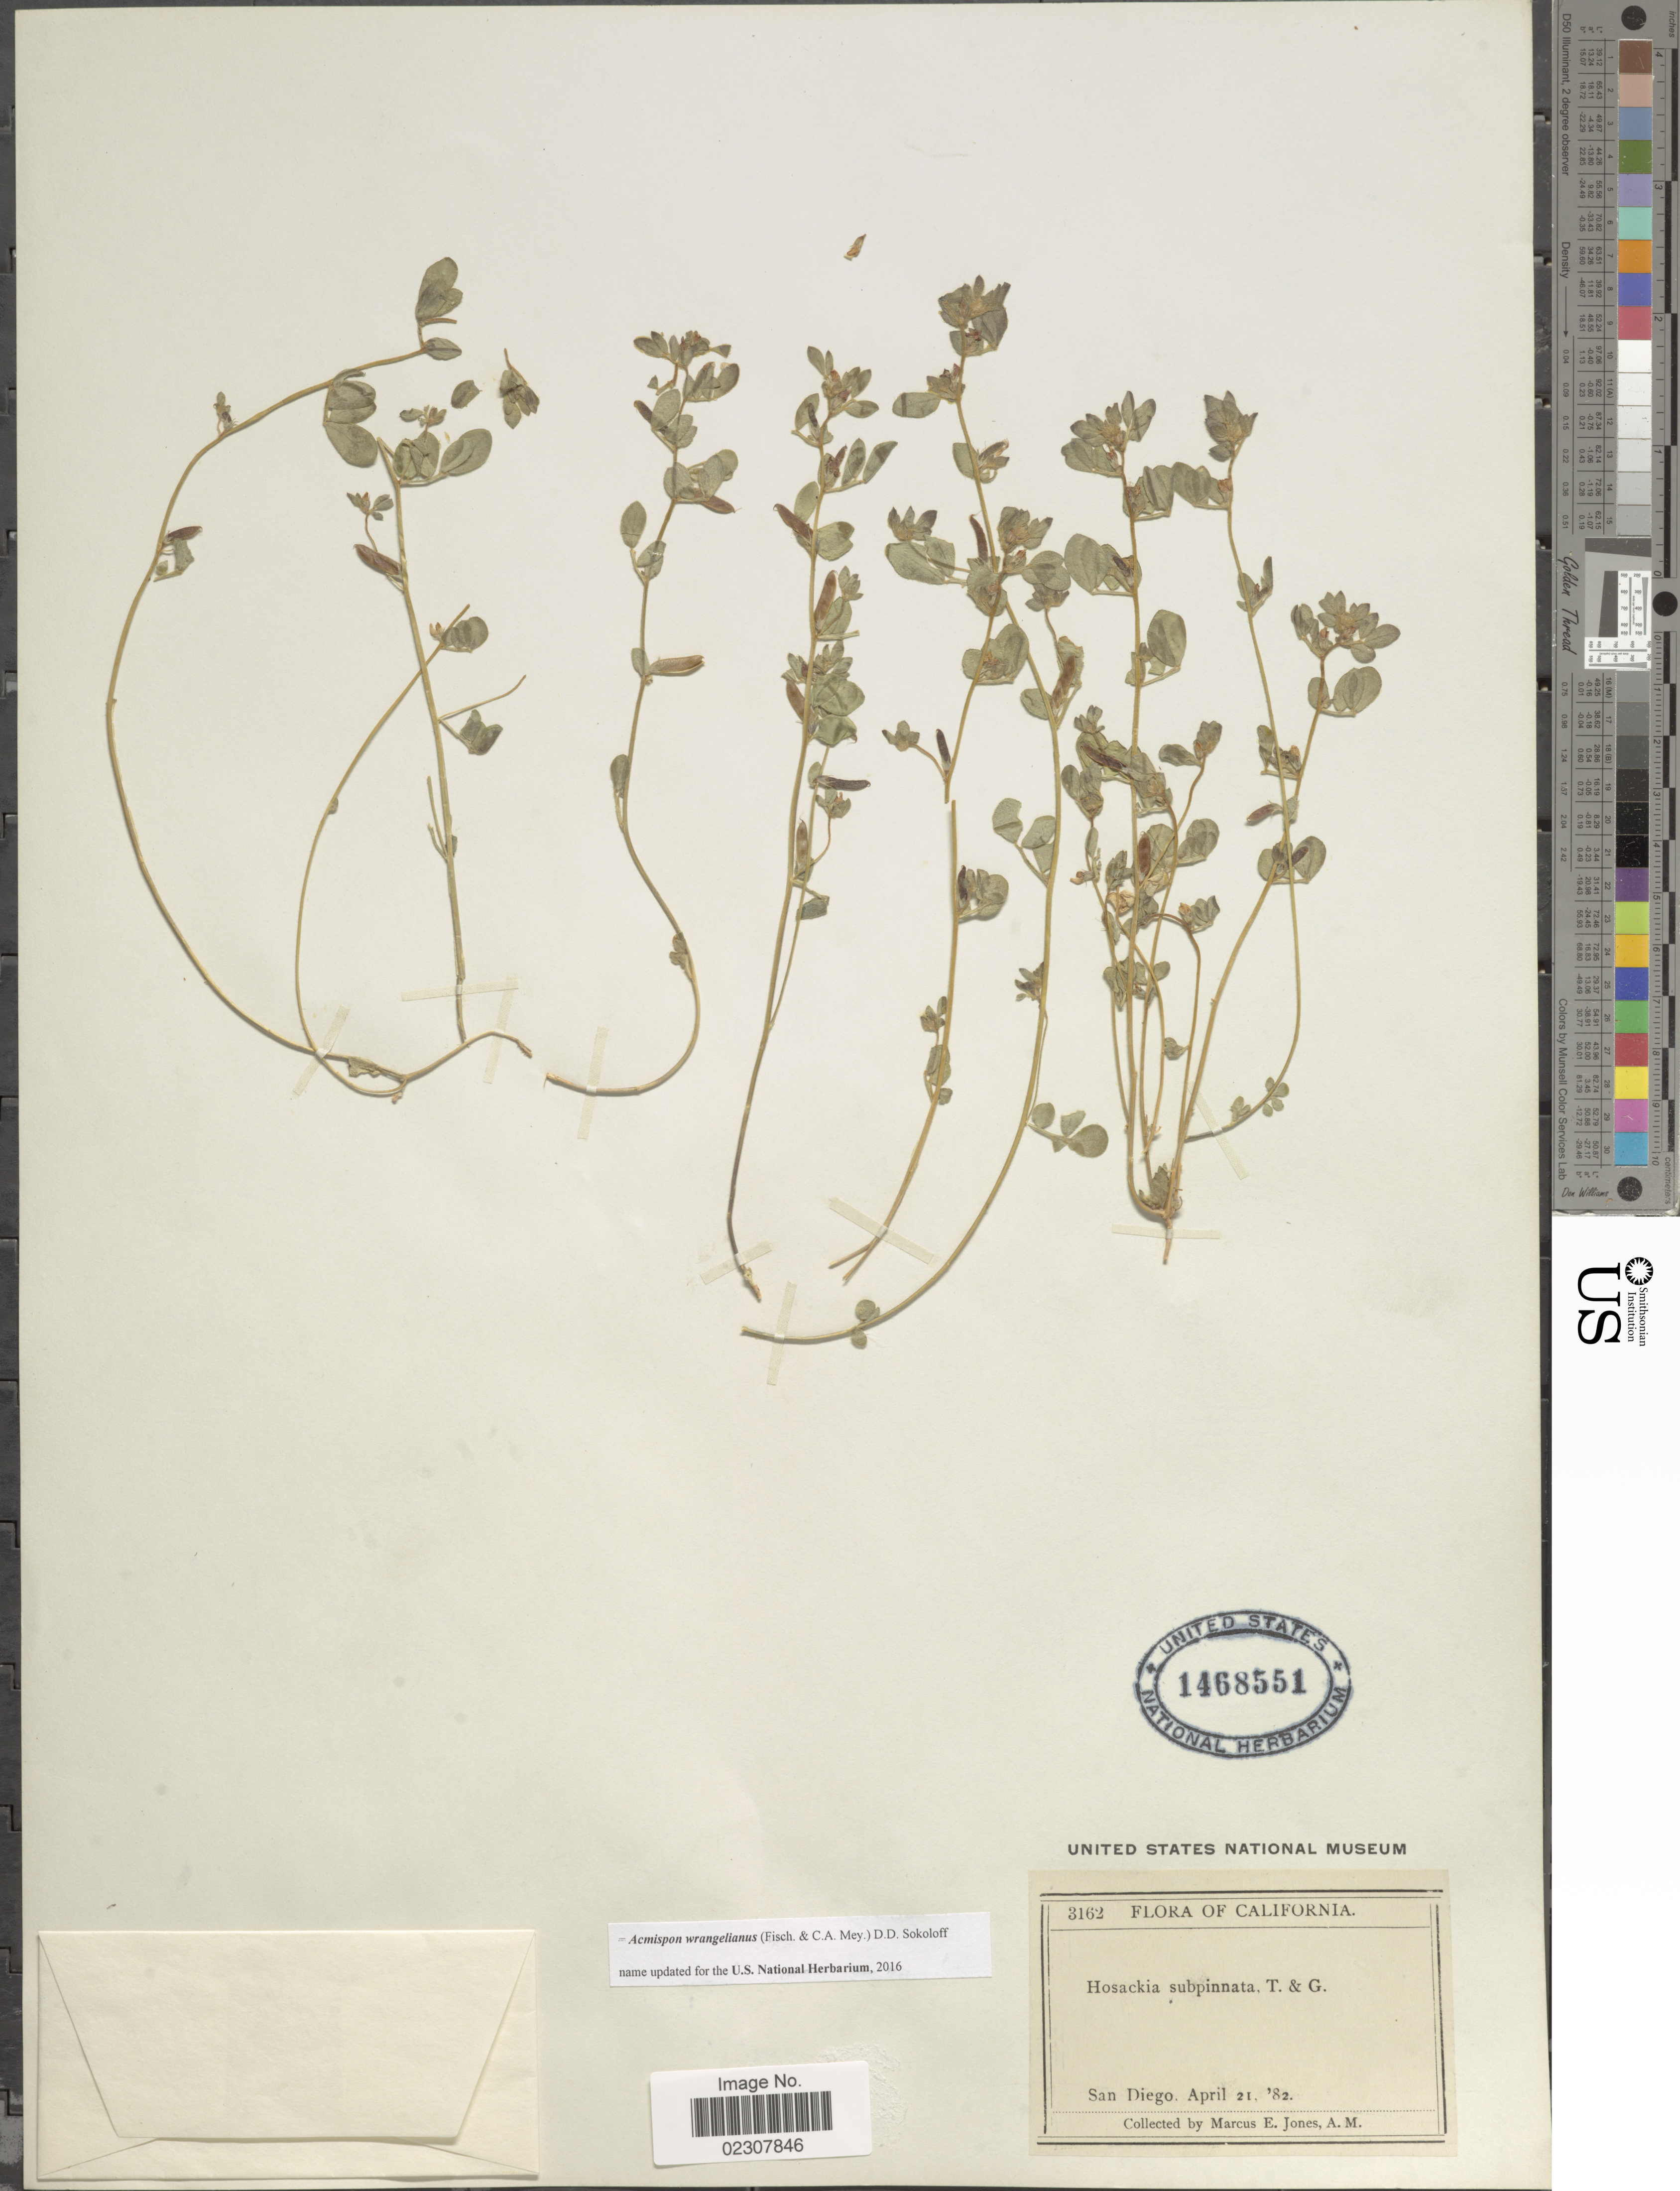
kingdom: Plantae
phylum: Tracheophyta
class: Magnoliopsida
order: Fabales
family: Fabaceae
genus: Acmispon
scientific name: Acmispon wrangelianus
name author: (Fisch. & C.A. Mey.) D.D. Sokoloff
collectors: M. E. Jones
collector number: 3162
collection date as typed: Transcribed d/m/y: 21/4/82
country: United States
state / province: California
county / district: San Diego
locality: San Diego.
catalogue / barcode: US 1468551